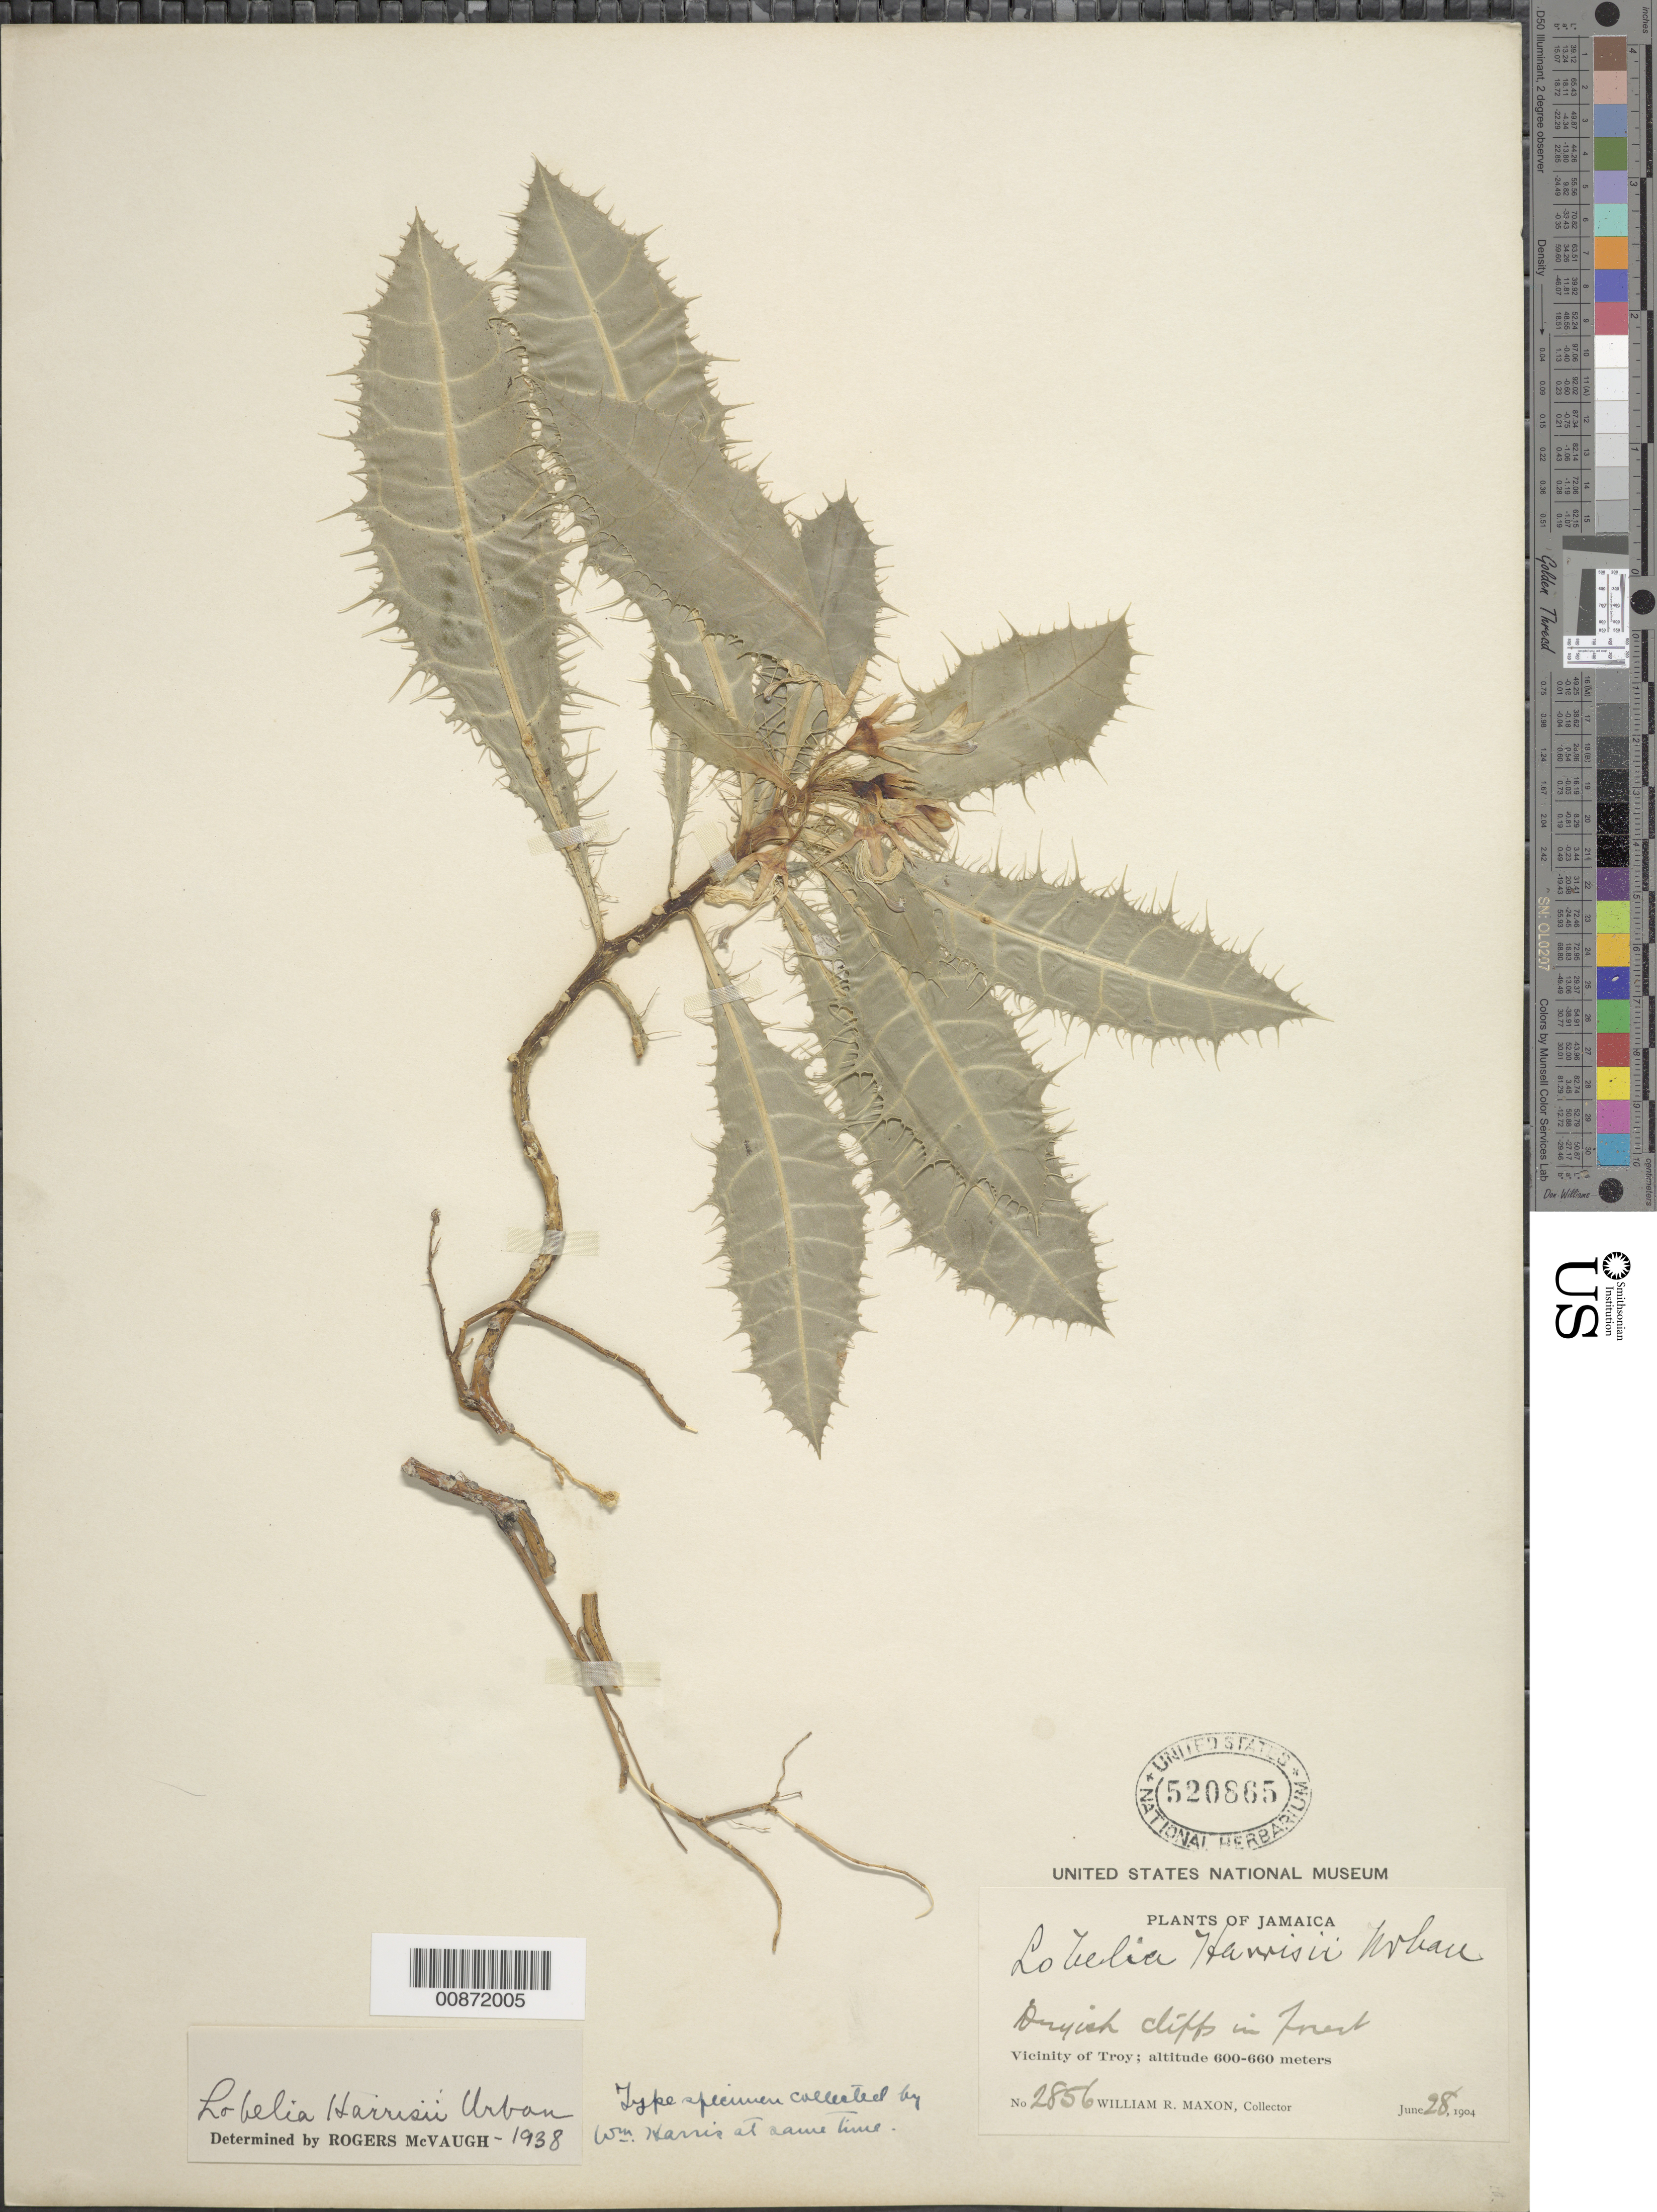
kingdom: Plantae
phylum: Tracheophyta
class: Magnoliopsida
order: Asterales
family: Campanulaceae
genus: Lobelia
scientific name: Lobelia harrisii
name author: Urb.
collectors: W. R. Maxon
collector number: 2856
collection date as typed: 28 Jun 1904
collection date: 1904-06-28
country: Jamaica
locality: Vicinity of Troy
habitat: Dryish cliffs in forest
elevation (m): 600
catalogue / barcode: US 520865